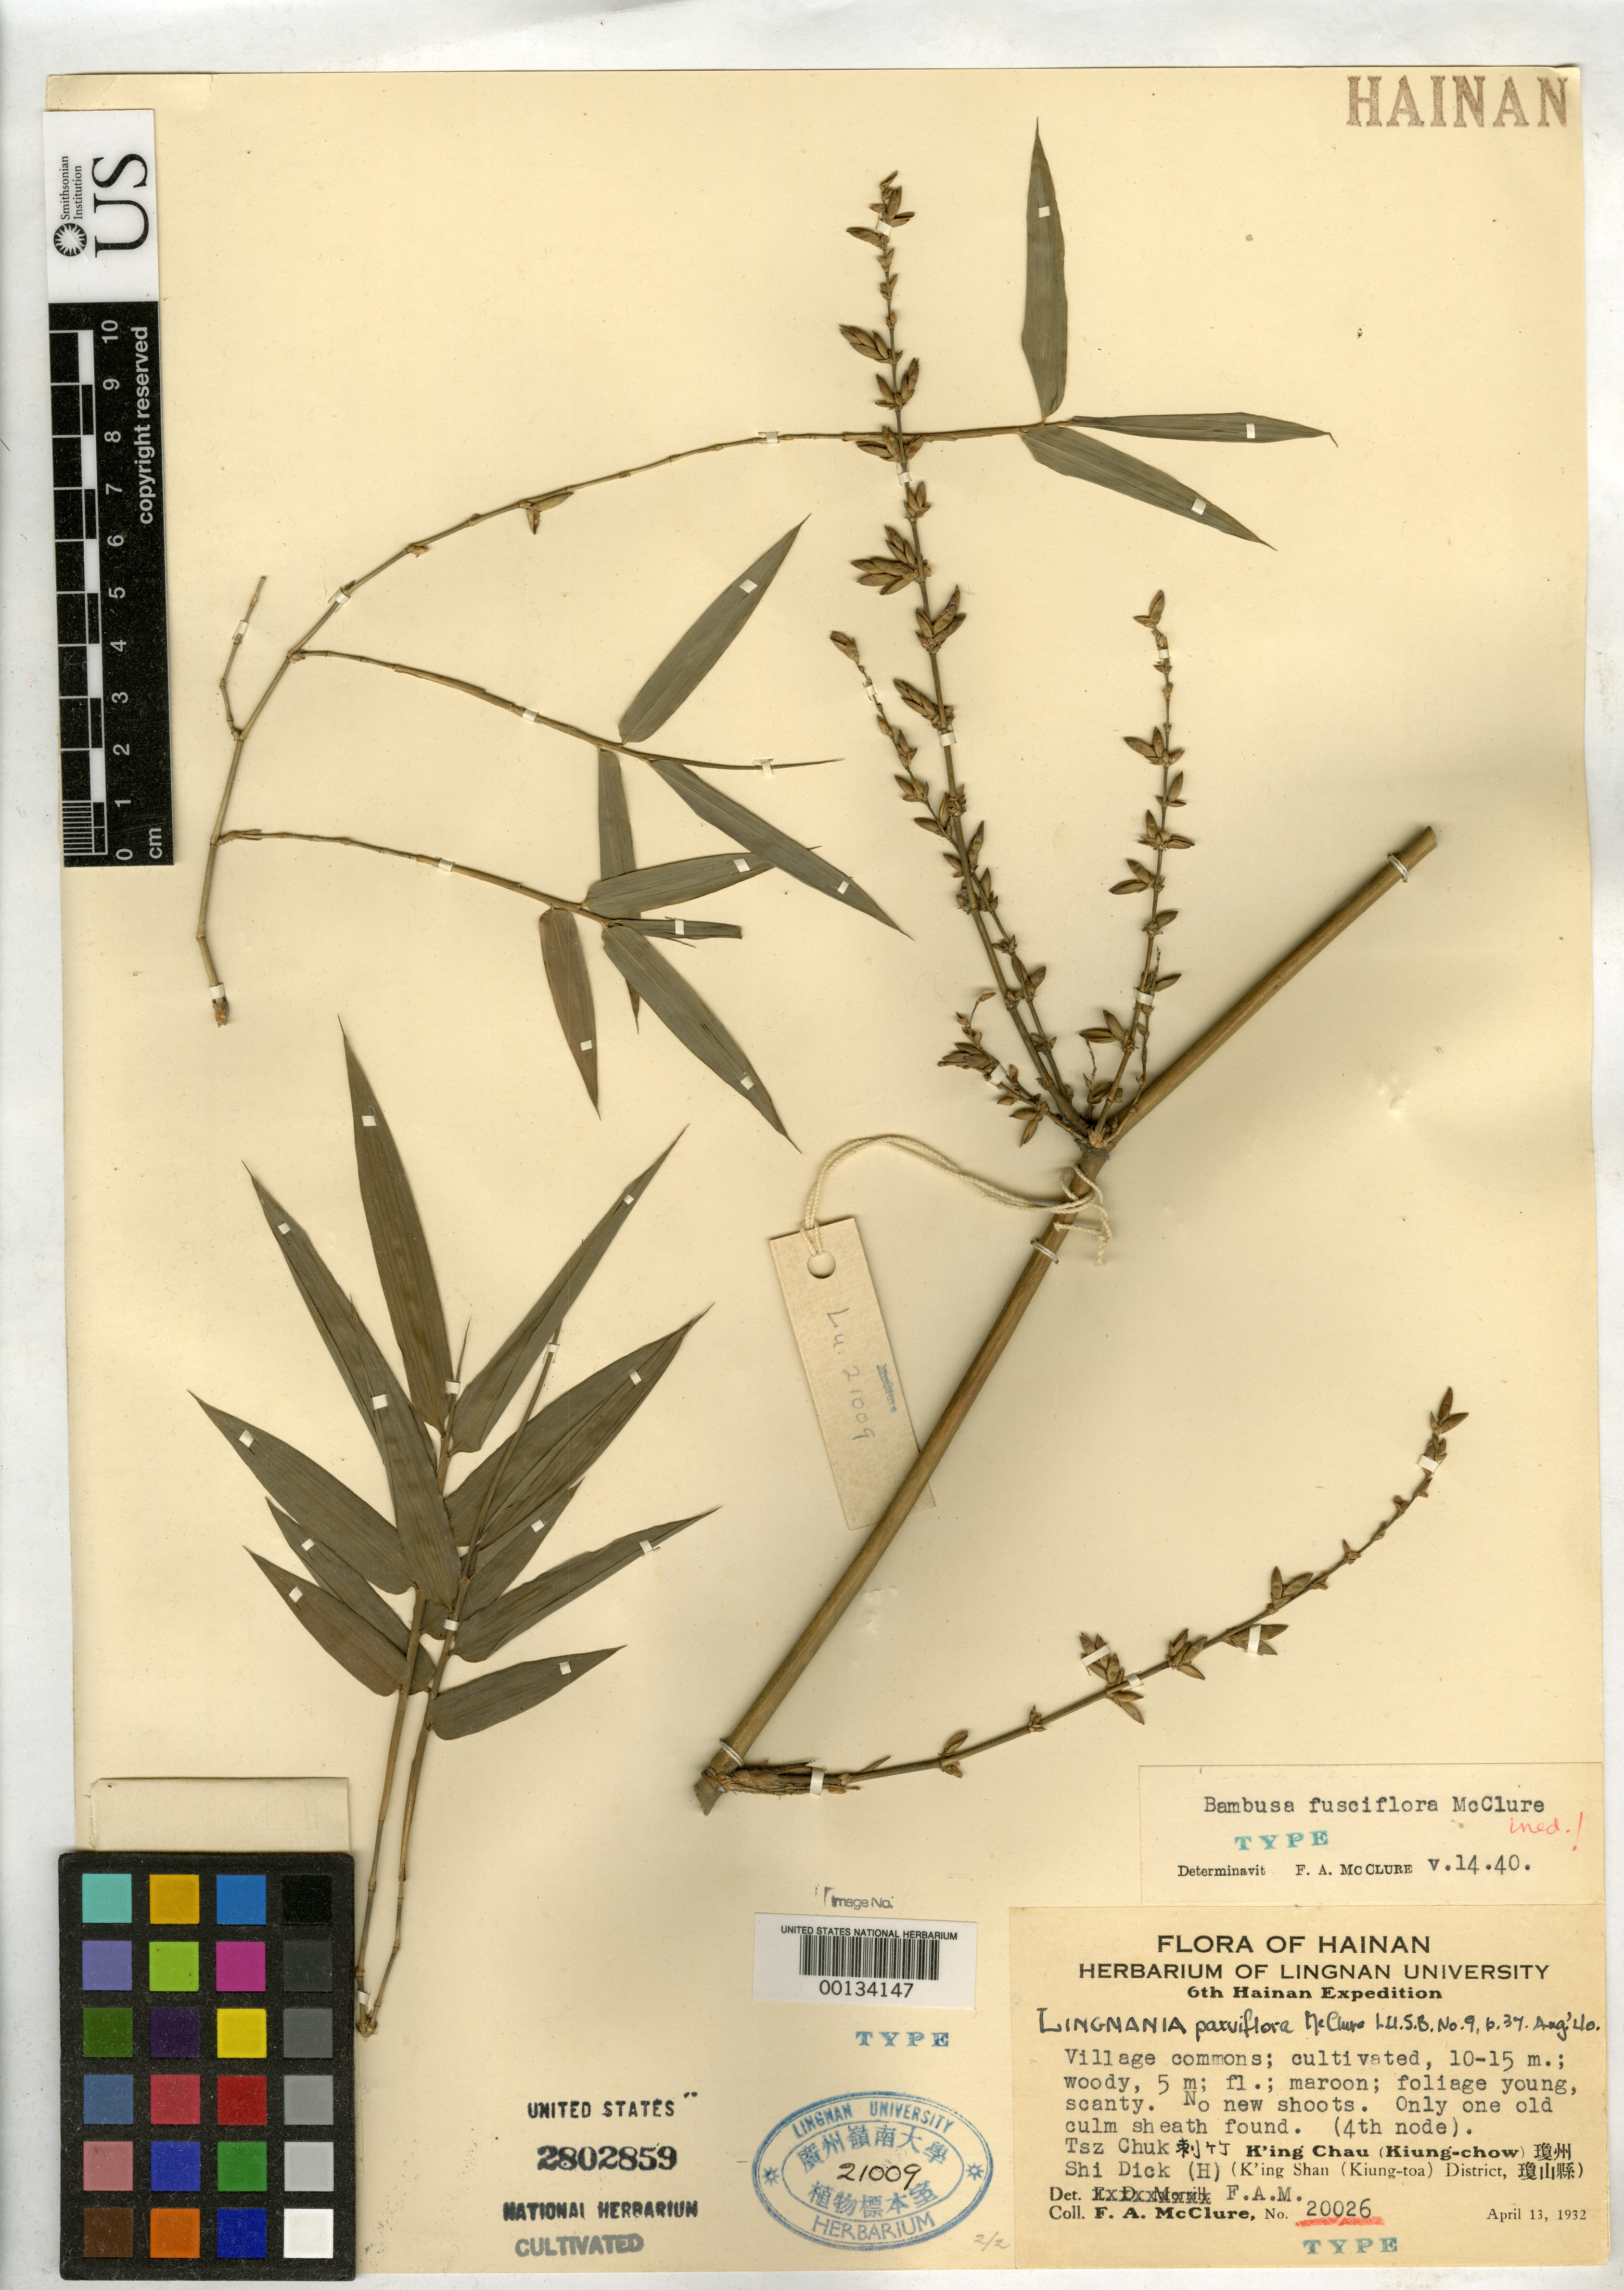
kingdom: Plantae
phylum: Tracheophyta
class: Liliopsida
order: Poales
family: Poaceae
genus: Lingnania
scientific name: Lingnania parviflora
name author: McClure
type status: Type Collection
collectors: F. A. McClure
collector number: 20026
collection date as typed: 13 Apr 1932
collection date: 1932-04-13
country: China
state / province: Hainan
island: Hainan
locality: Tsz Chuk.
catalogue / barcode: US 2802859